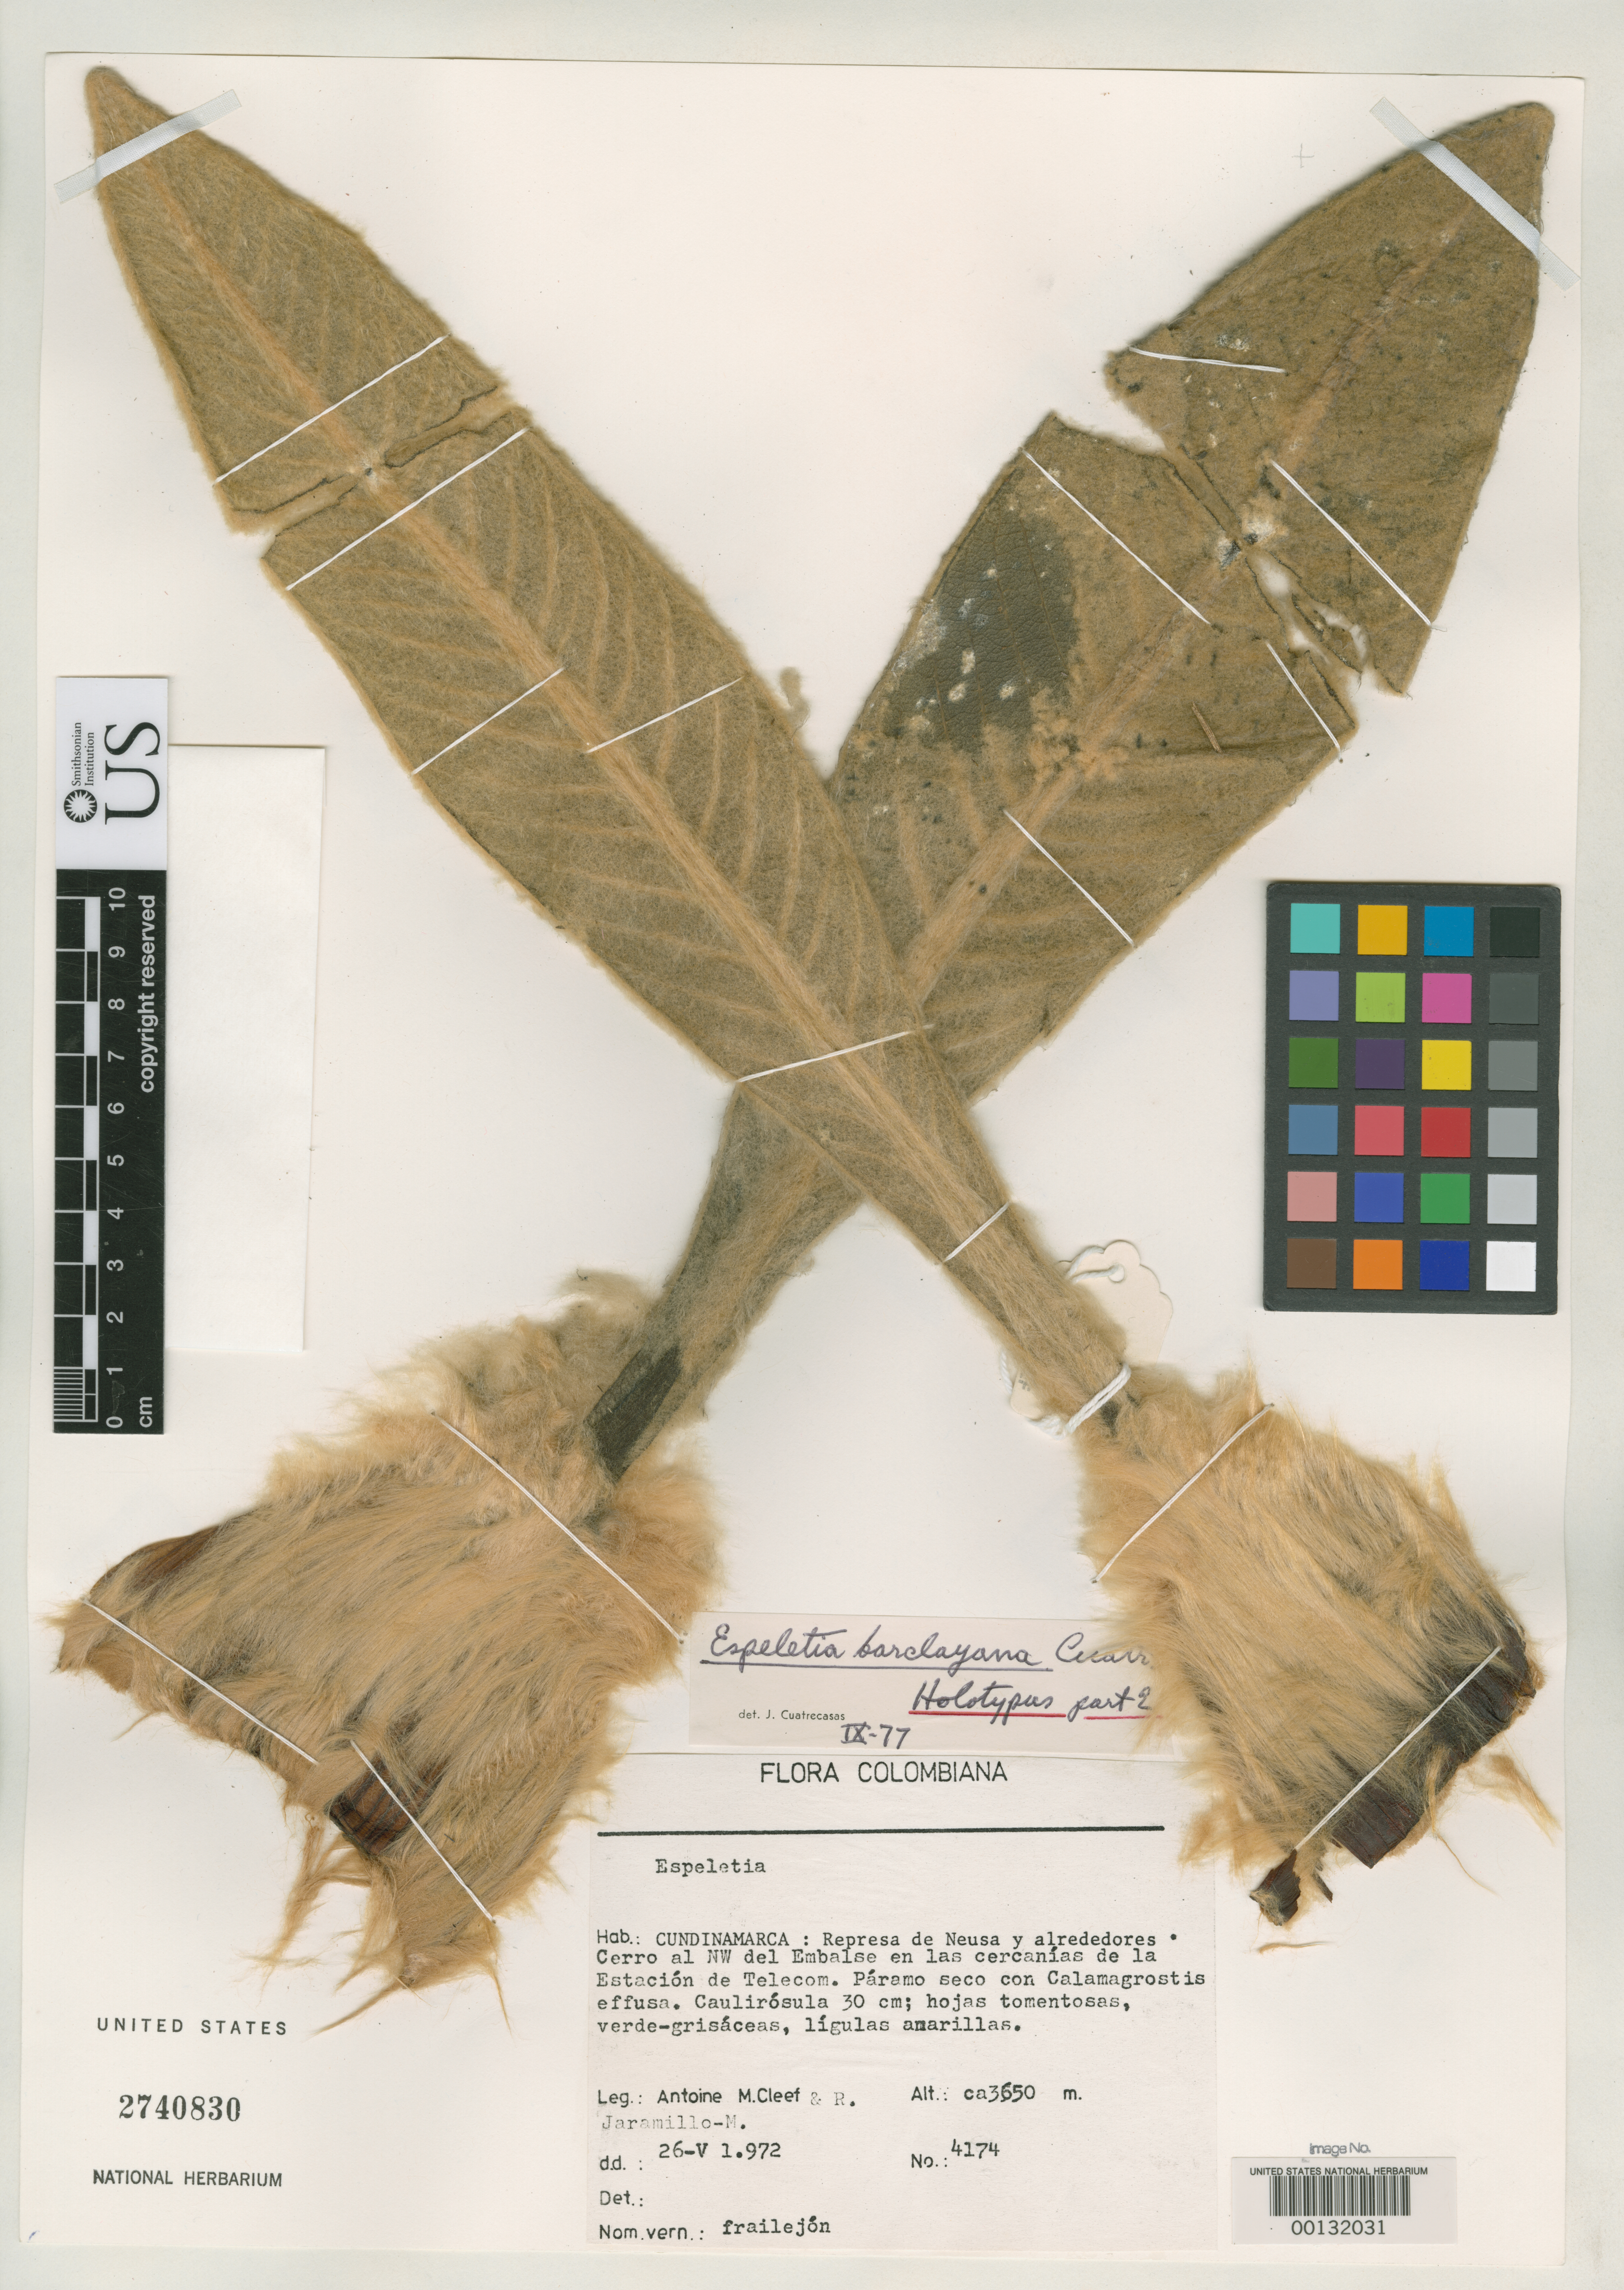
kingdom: Plantae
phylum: Tracheophyta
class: Magnoliopsida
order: Asterales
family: Asteraceae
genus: Espeletia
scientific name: Espeletia barclayana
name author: Cuatrec.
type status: Holotype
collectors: A. M. Cleef & R. Jaramillo M.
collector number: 4174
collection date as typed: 26 May 1972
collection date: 1972-05-26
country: Colombia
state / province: Cundinamarca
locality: Cerro al NW del Embalse, Estacion de Telecom. [hill NW of the dam (?), Telecom Station.]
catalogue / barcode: US 2740830